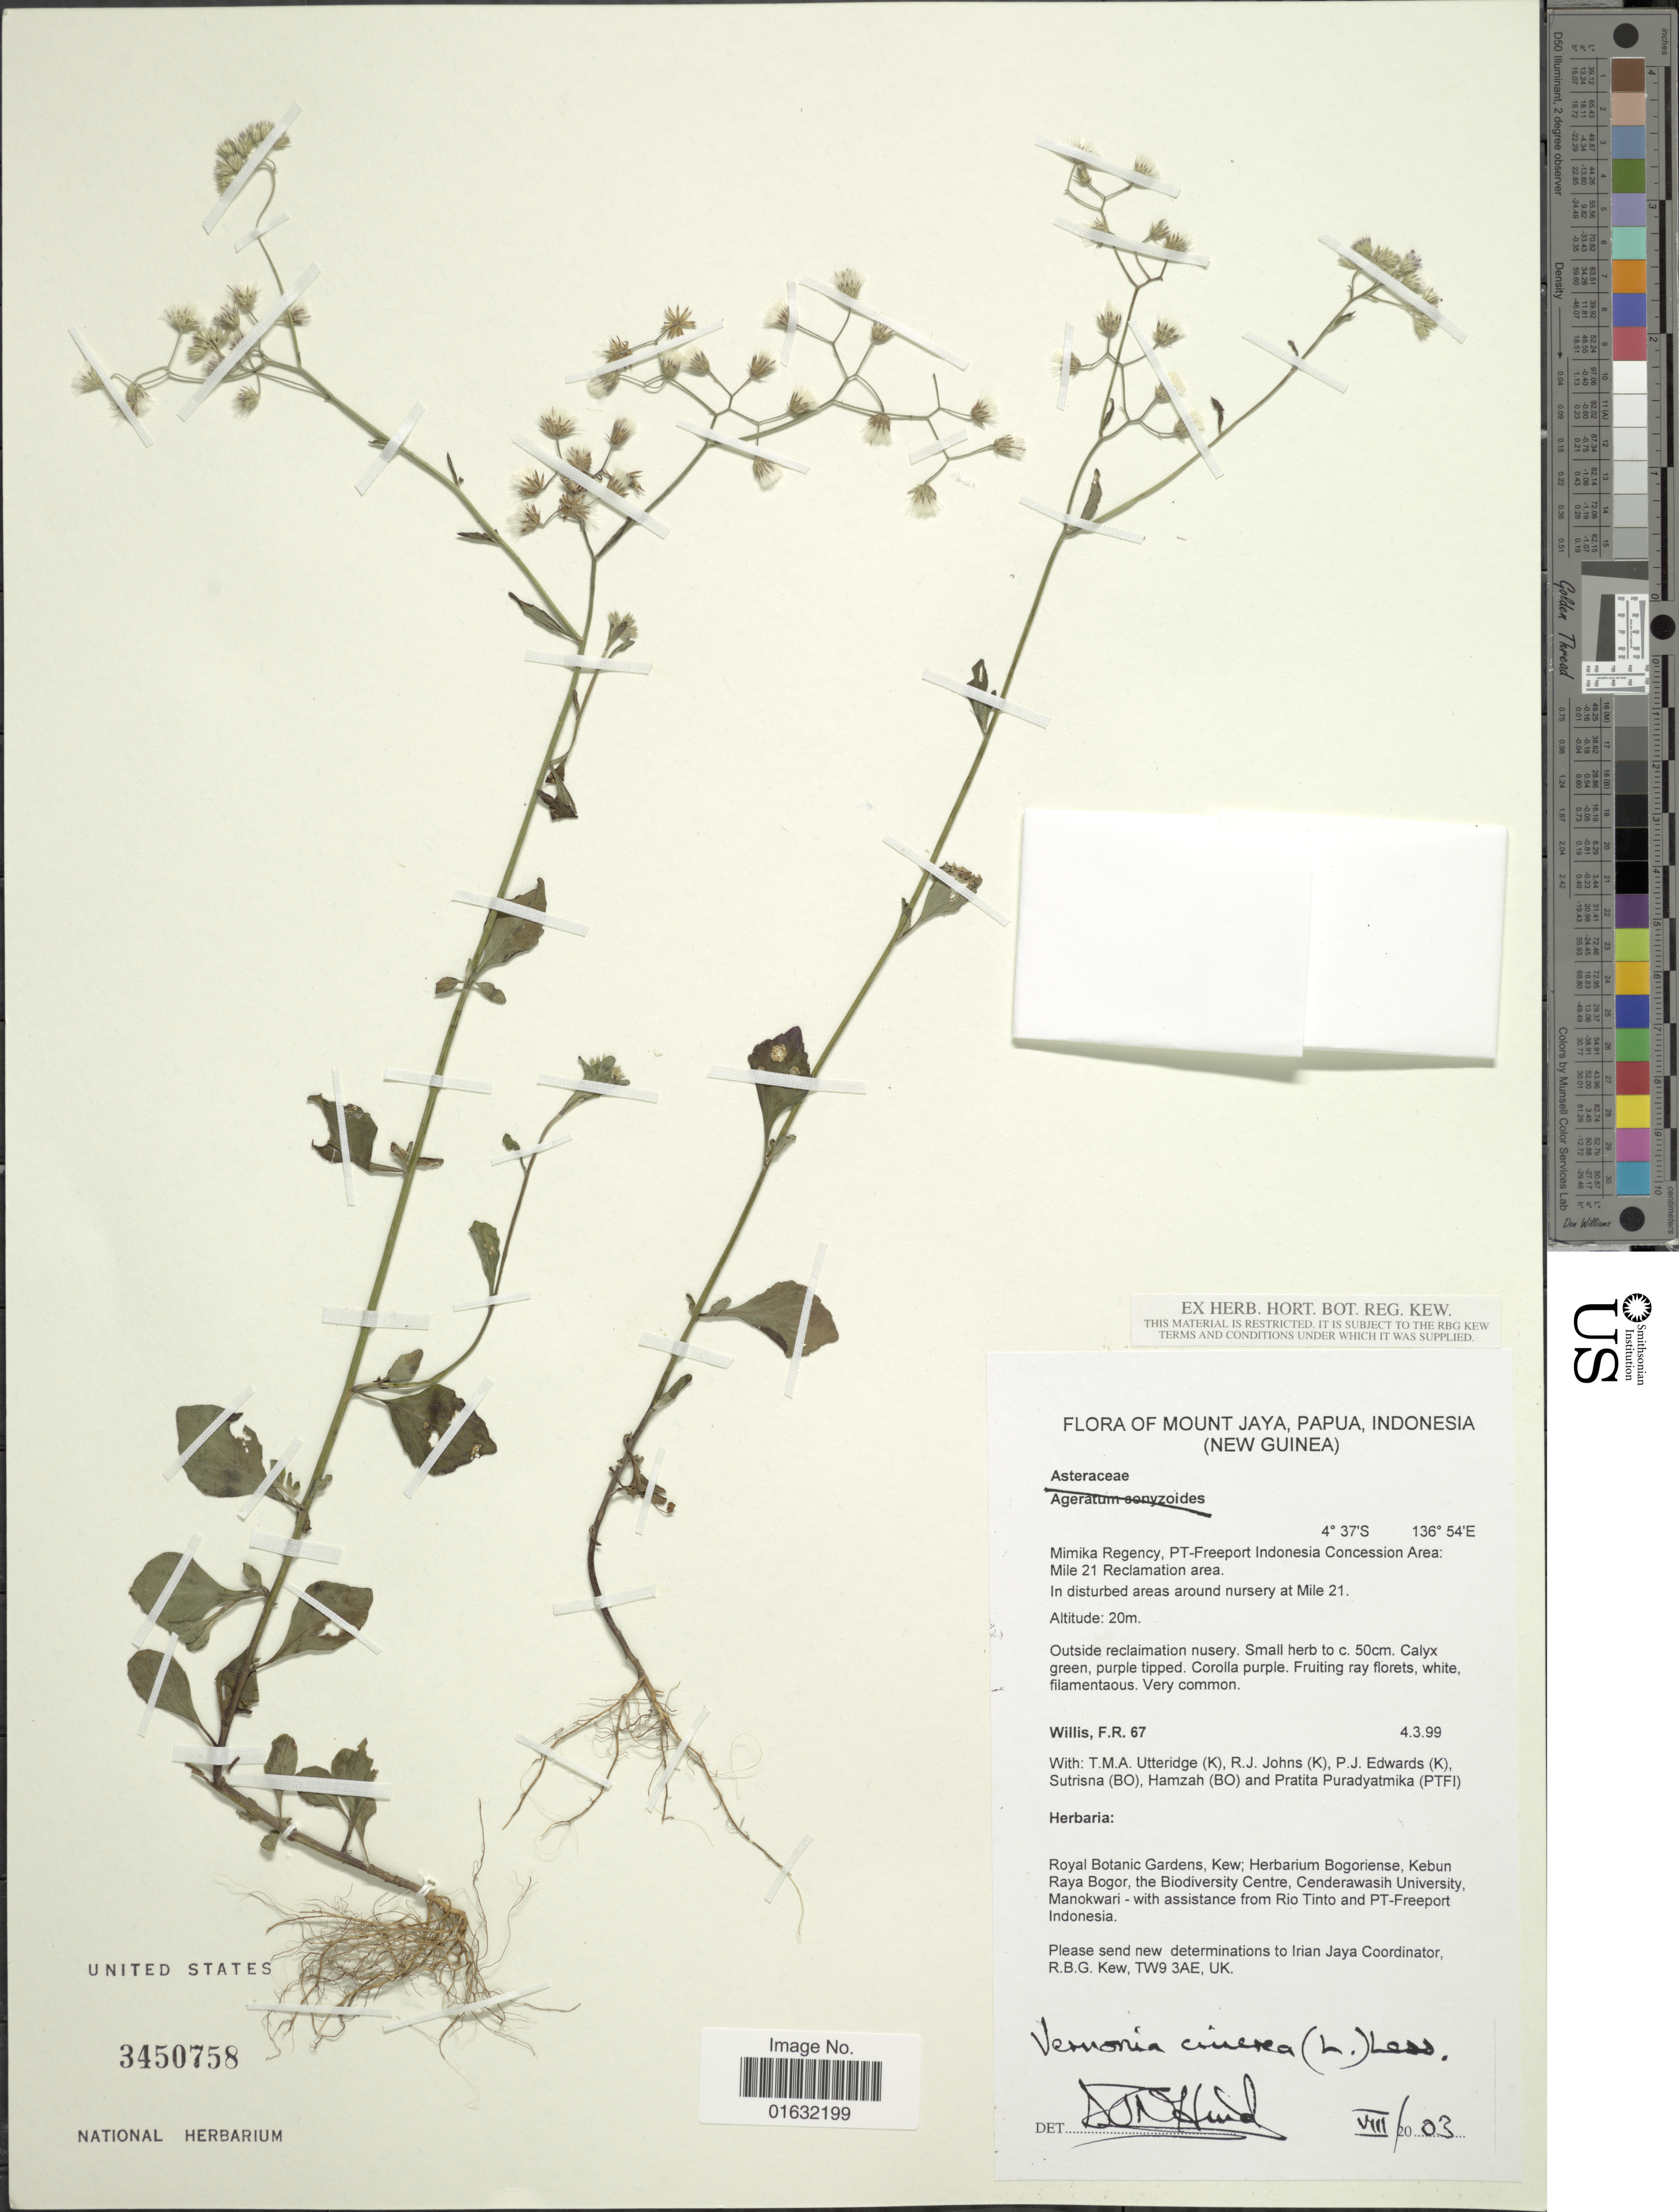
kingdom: Plantae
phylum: Tracheophyta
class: Magnoliopsida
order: Asterales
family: Asteraceae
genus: Cyanthillium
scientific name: Cyanthillium cinereum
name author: (L.) H. Rob.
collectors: F. Willis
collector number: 67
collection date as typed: Transcribed d/m/y: 4/3/99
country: Indonesia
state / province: Papua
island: New Guinea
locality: Mount Jaya, Papua, Indonesia (New Guinea), Mimika Regency PT-Freeport Indonesia Concession Area, Mile 21 Reclamation area. In dusturbed areas around nursery at Mile 21.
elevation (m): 20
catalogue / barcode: US 3450758